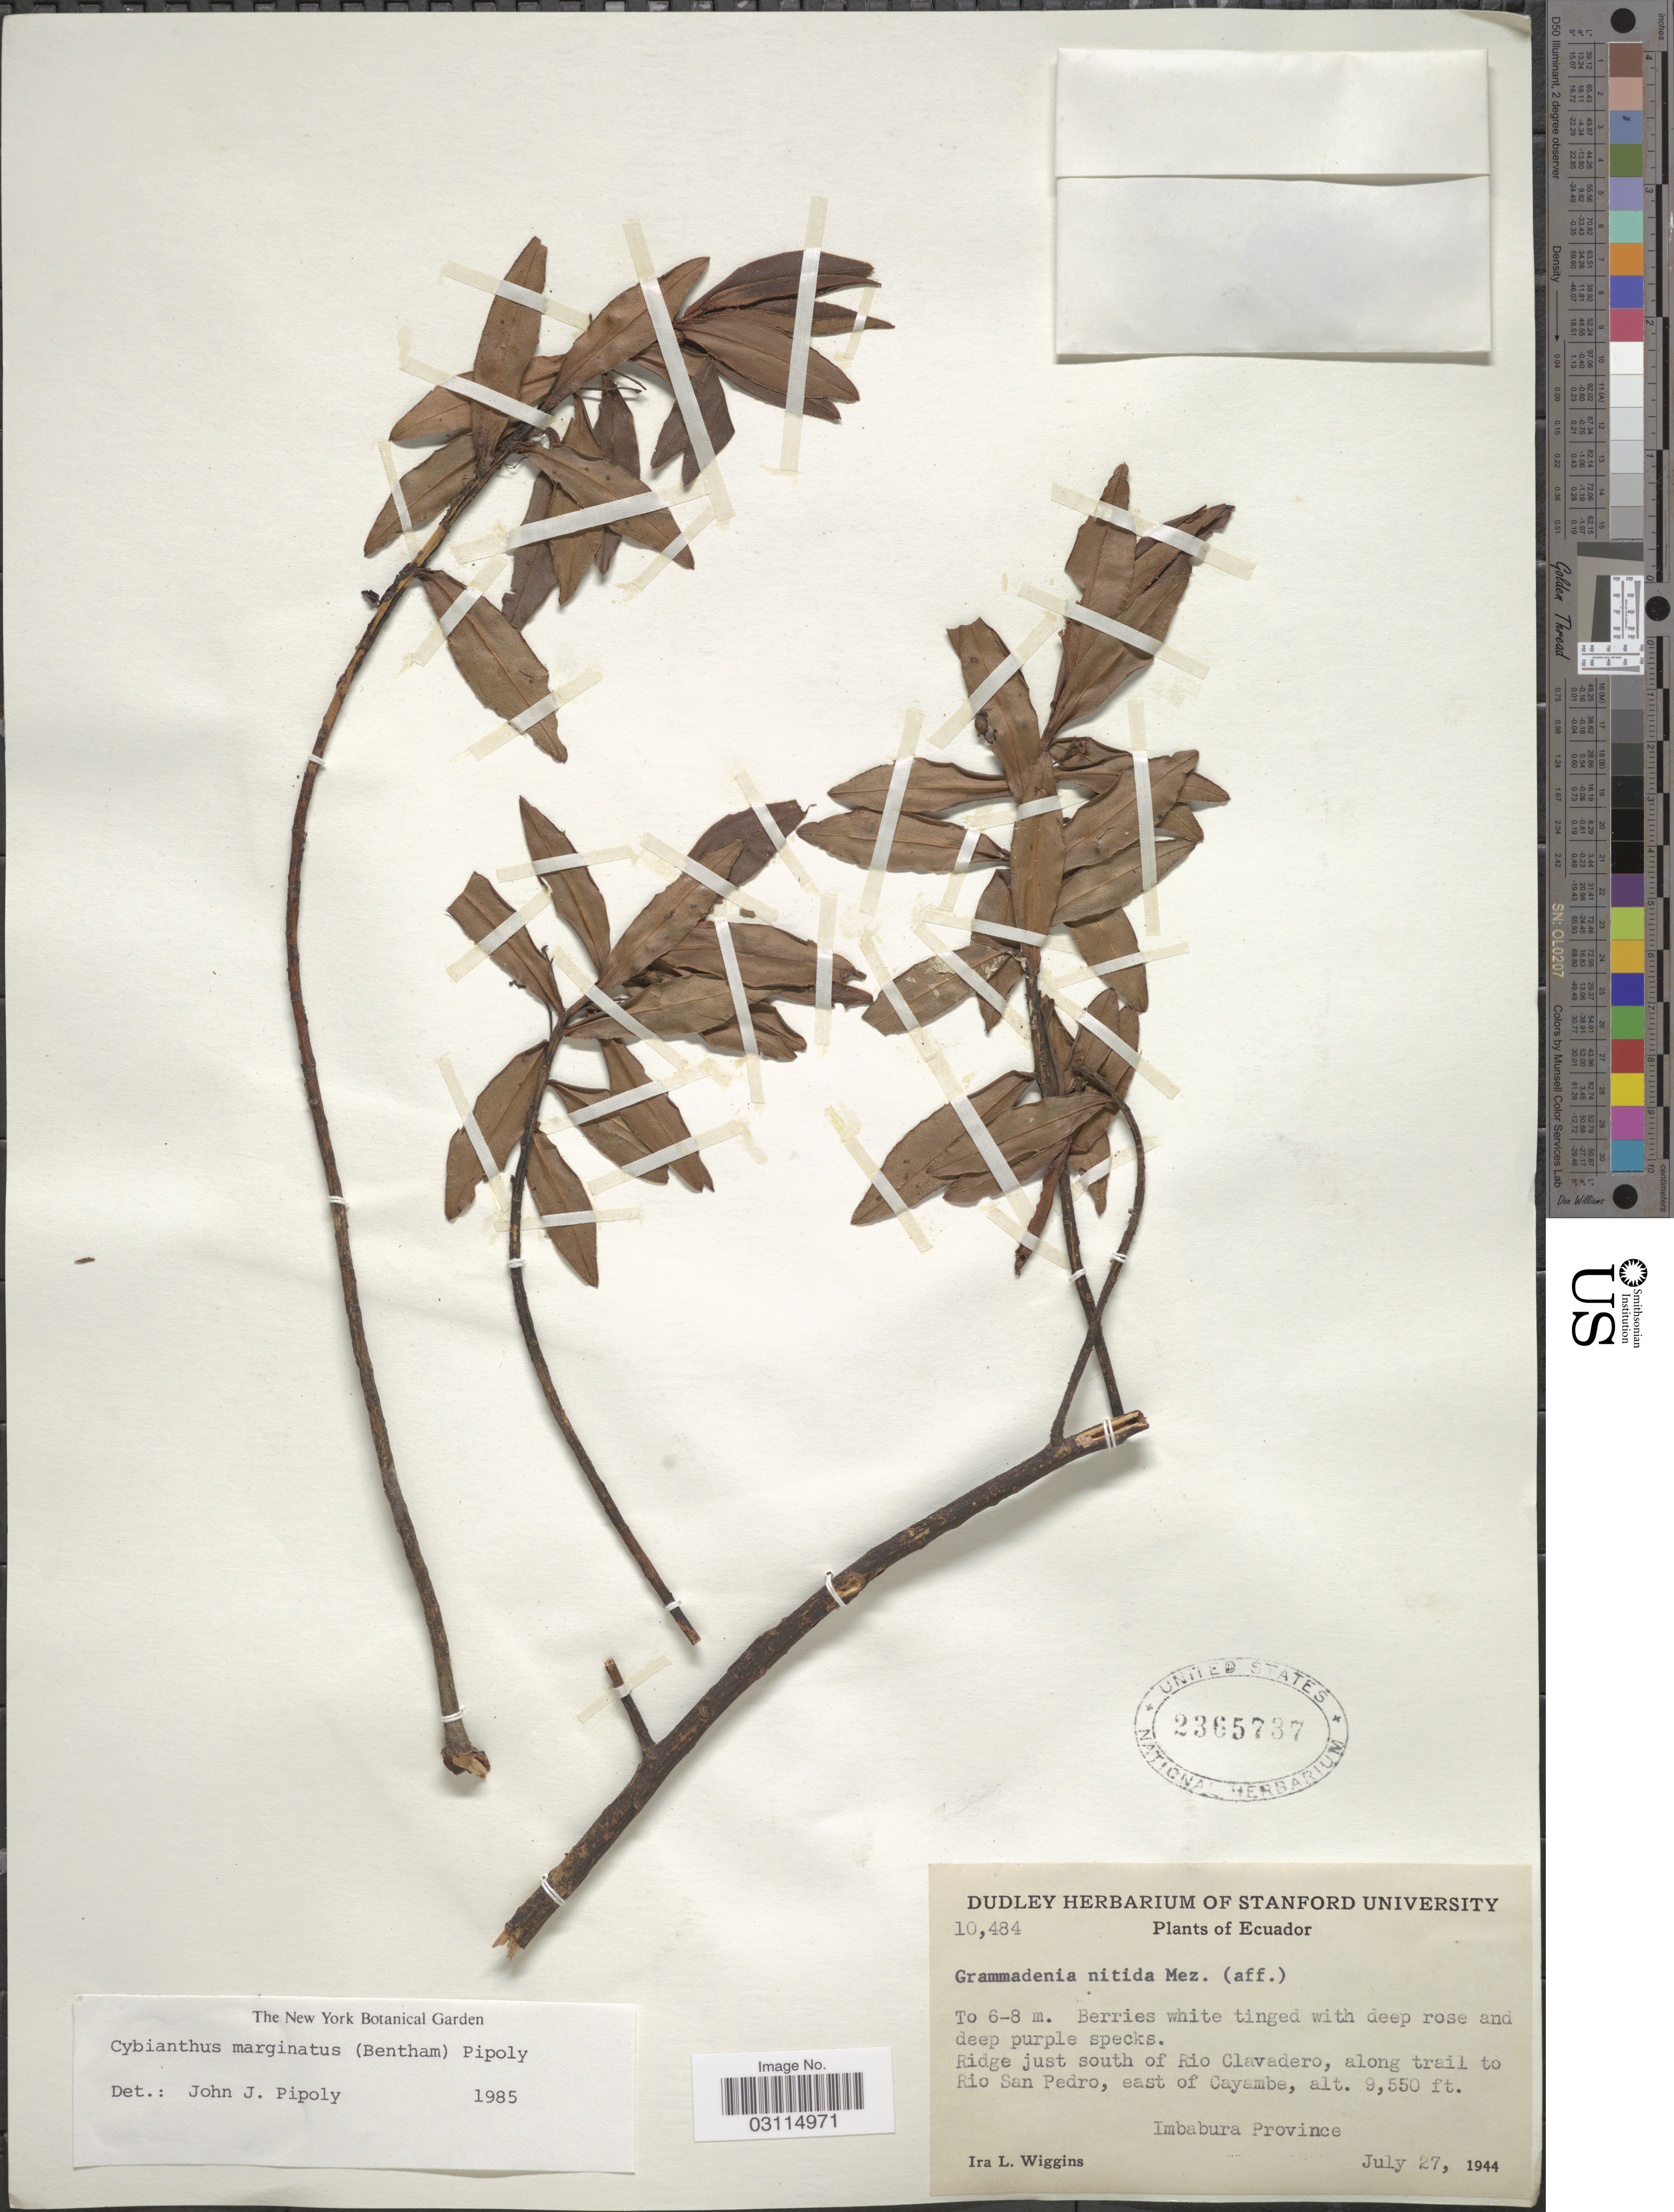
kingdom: Plantae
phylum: Tracheophyta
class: Magnoliopsida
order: Ericales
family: Primulaceae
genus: Cybianthus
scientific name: Cybianthus marginatus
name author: (Benth.) Pipoly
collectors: I. L. Wiggins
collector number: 10484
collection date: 1944-07-27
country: Ecuador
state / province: Imbabura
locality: Ridge just south of Rio Clavadero, along trail to Rio San Pedro, east of Cayambe, Imbabura Province.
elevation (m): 2911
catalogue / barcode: US 2365737